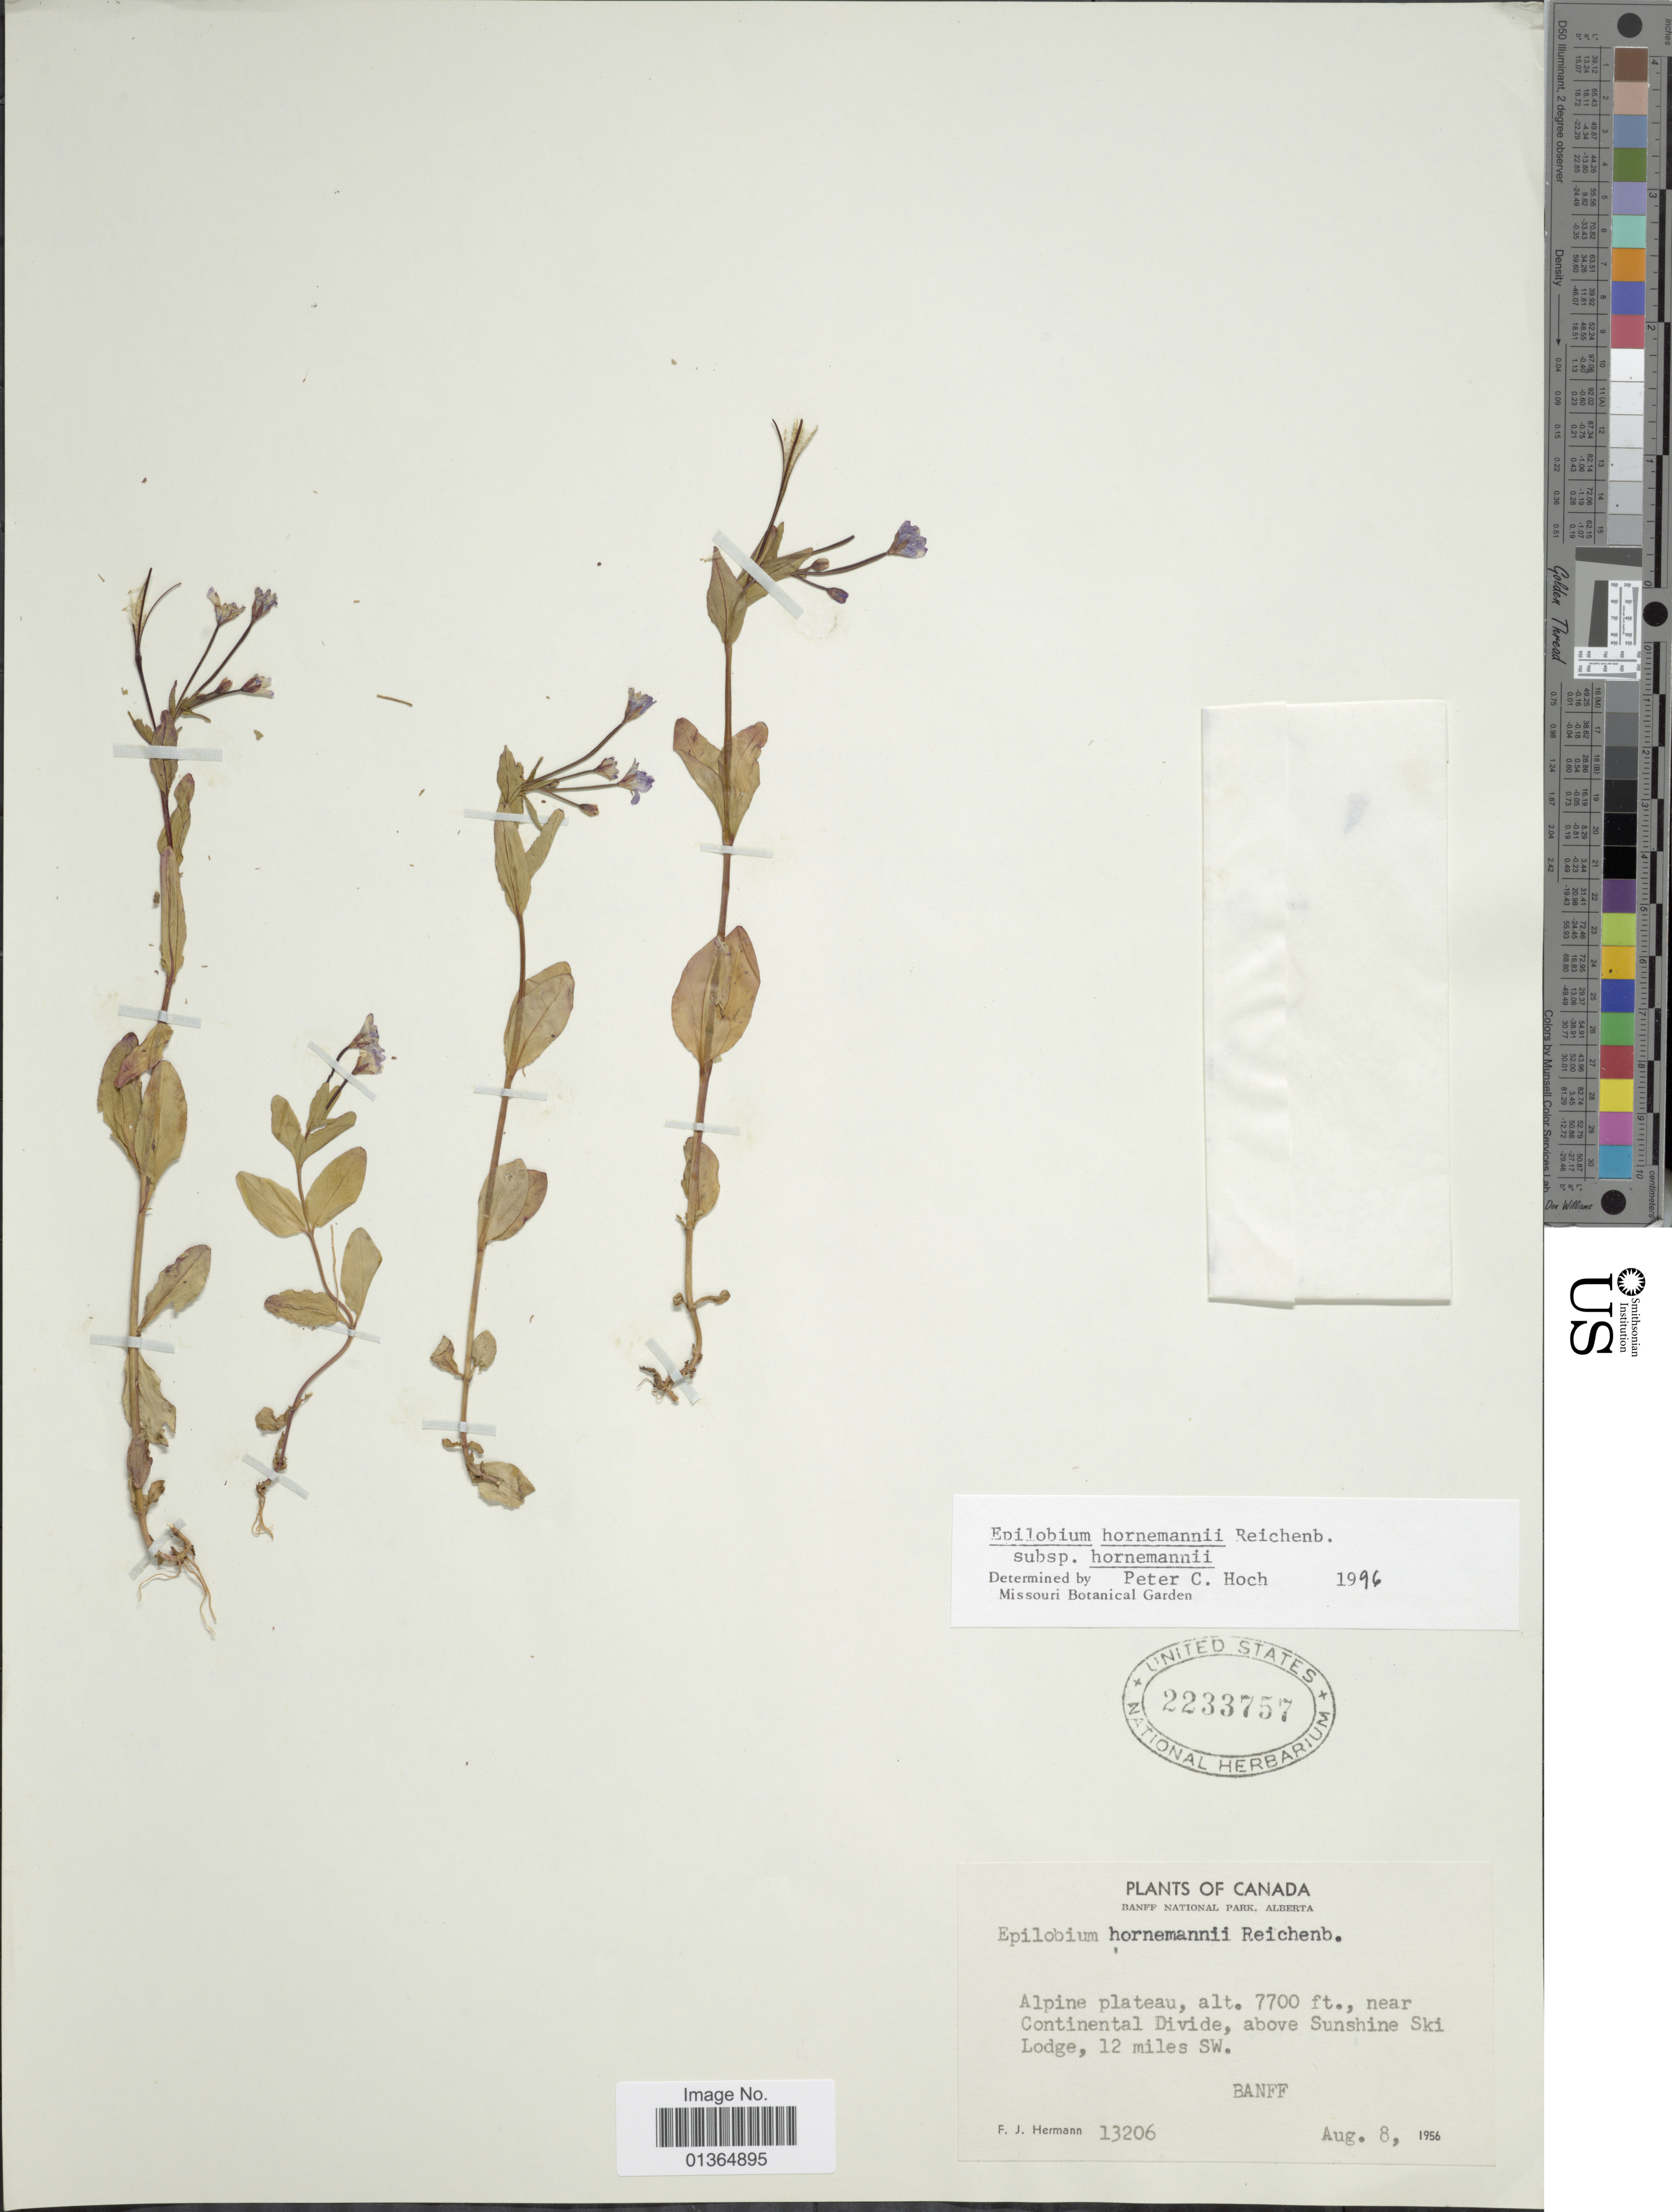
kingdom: Plantae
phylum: Tracheophyta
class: Magnoliopsida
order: Myrtales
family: Onagraceae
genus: Epilobium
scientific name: Epilobium hornemannii subsp. hornemannii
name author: Rchb.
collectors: F. J. Hermann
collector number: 13206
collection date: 1956-08-08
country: Canada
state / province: Alberta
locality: Banff National Park. Alpine plateau, near Continental Divide, above Sunshine Ski Lodge, 12 miles SW.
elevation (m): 2347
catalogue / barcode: US 2233757